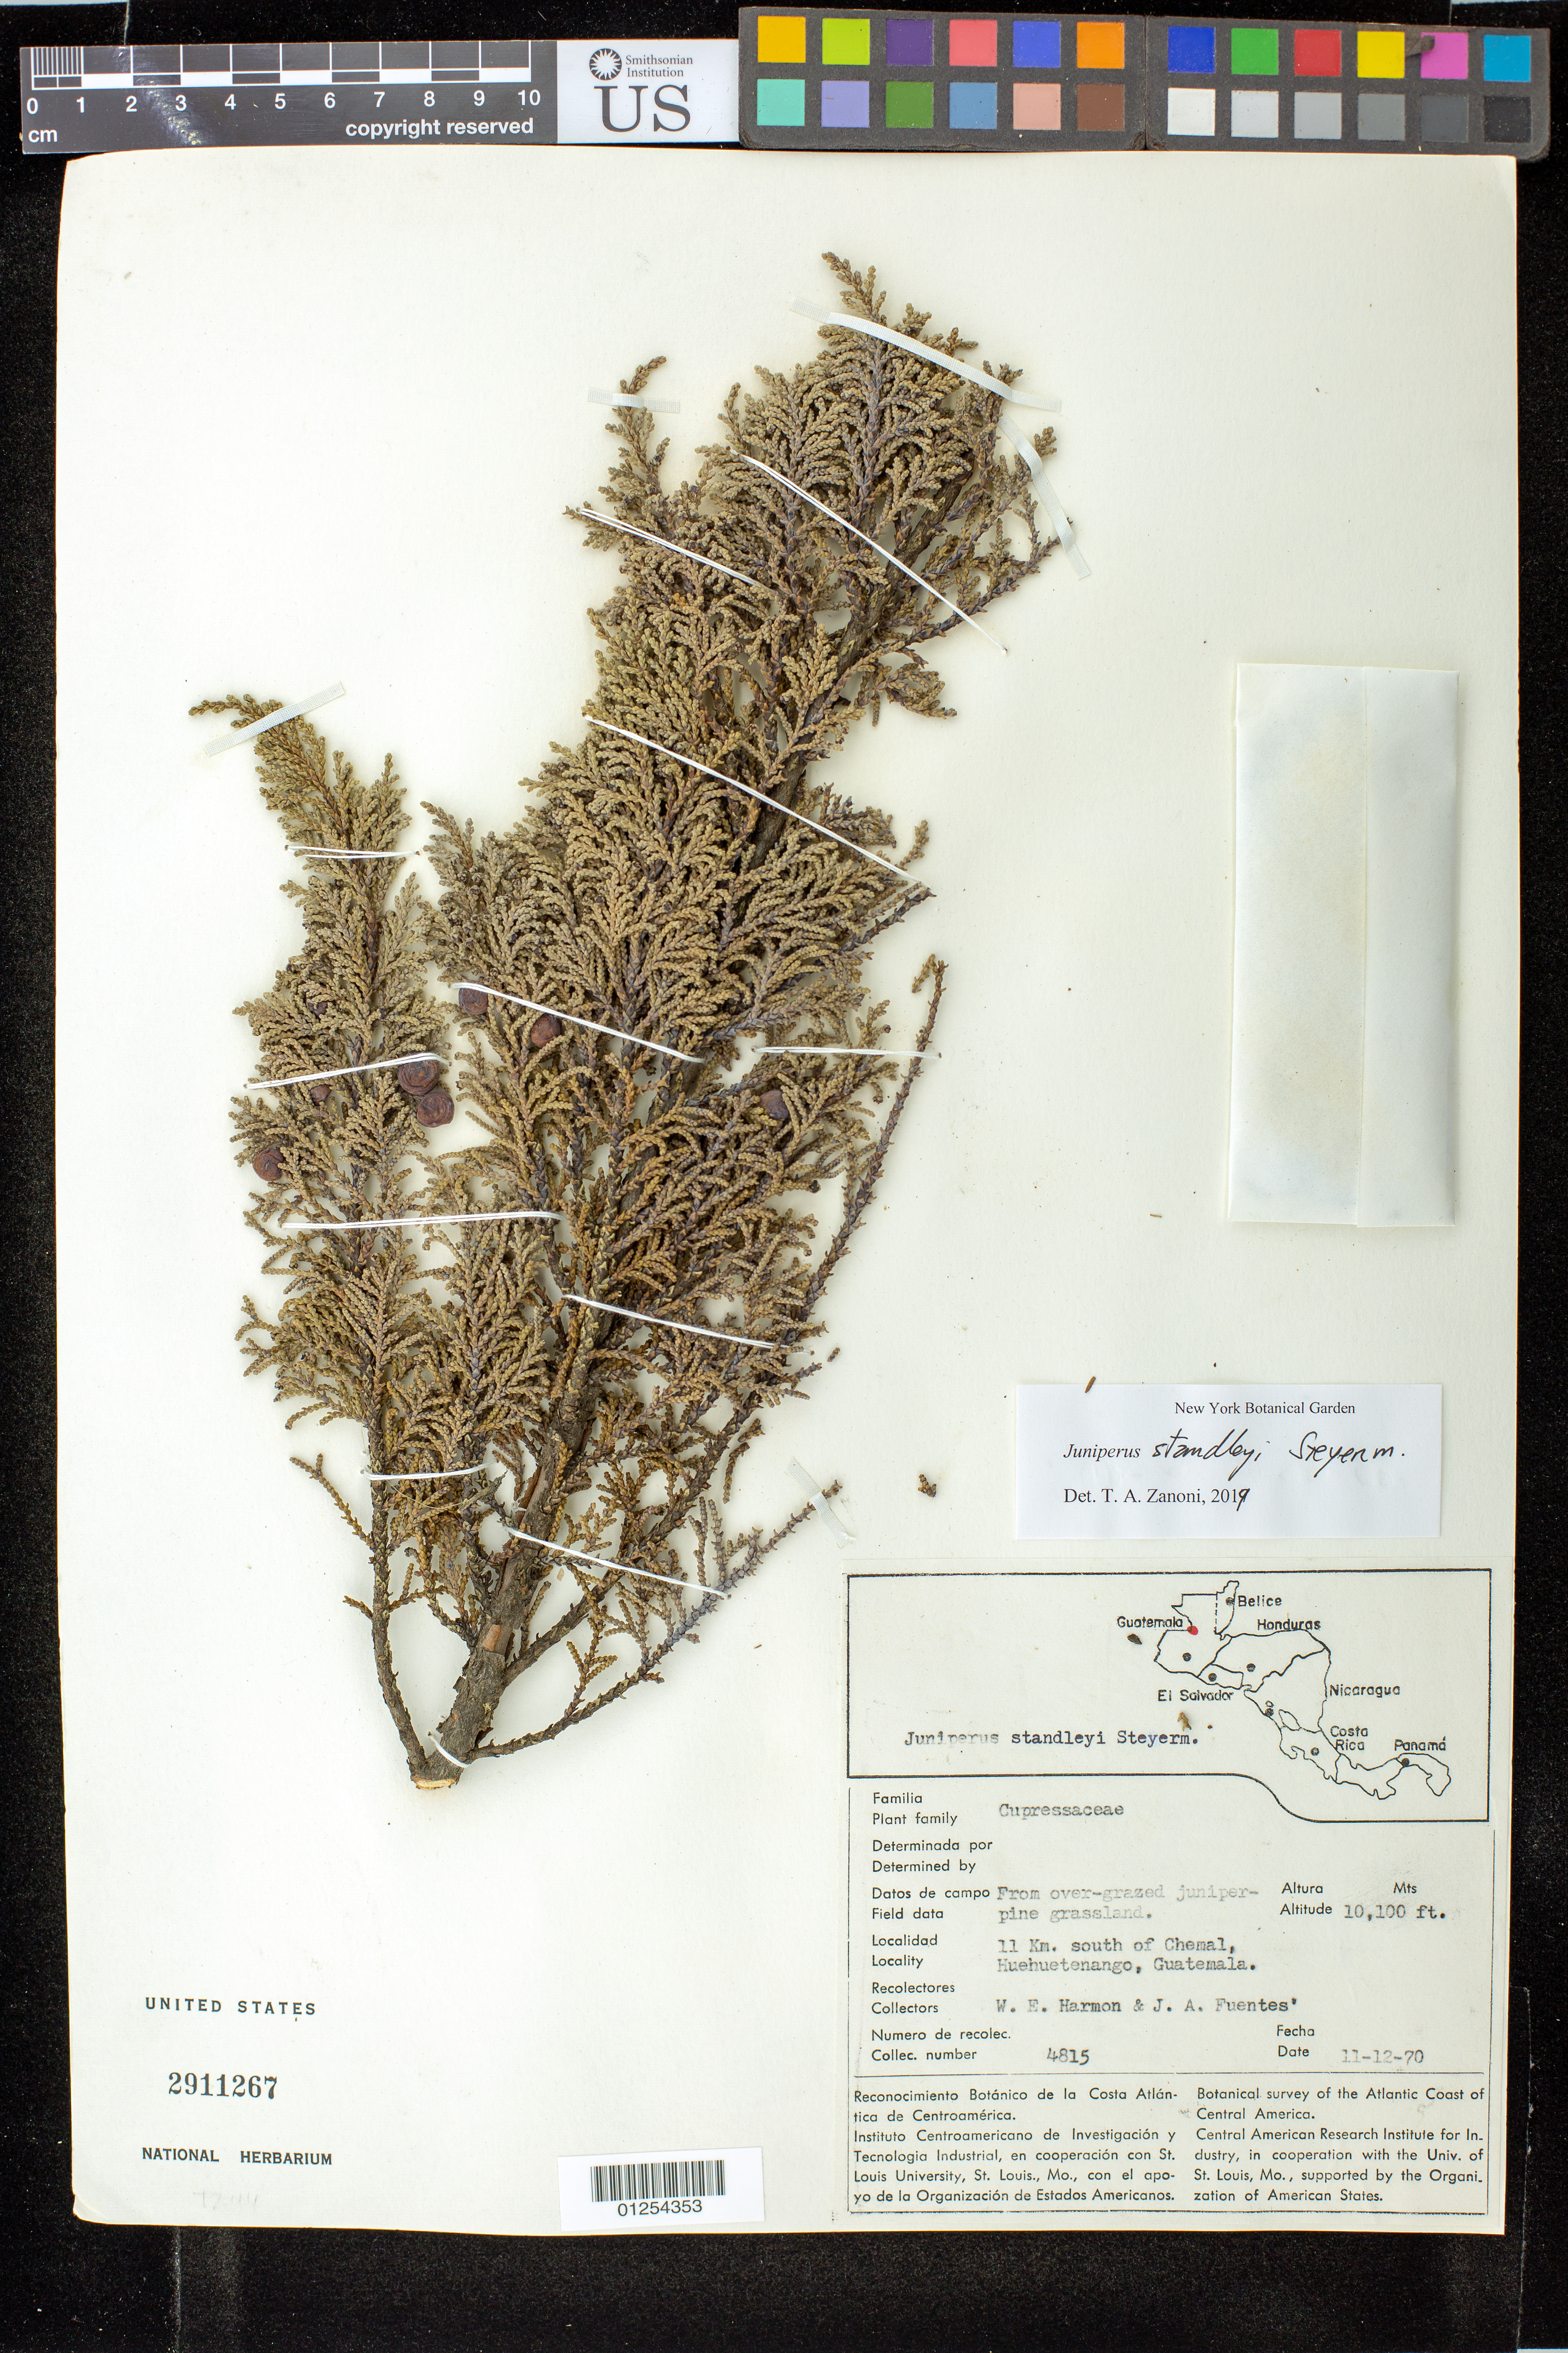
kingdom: Plantae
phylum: Tracheophyta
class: Pinopsida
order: Pinales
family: Cupressaceae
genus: Juniperus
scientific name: Juniperus standleyi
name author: Steyerm.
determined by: Zanoni, T. A., (NY), New York Botanical Garden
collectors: W. E. Harmon & J. Fuentes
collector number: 4815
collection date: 1970-11-11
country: Guatemala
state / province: Huehuetenango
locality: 3 Km. south of Chemal.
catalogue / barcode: US 2911267